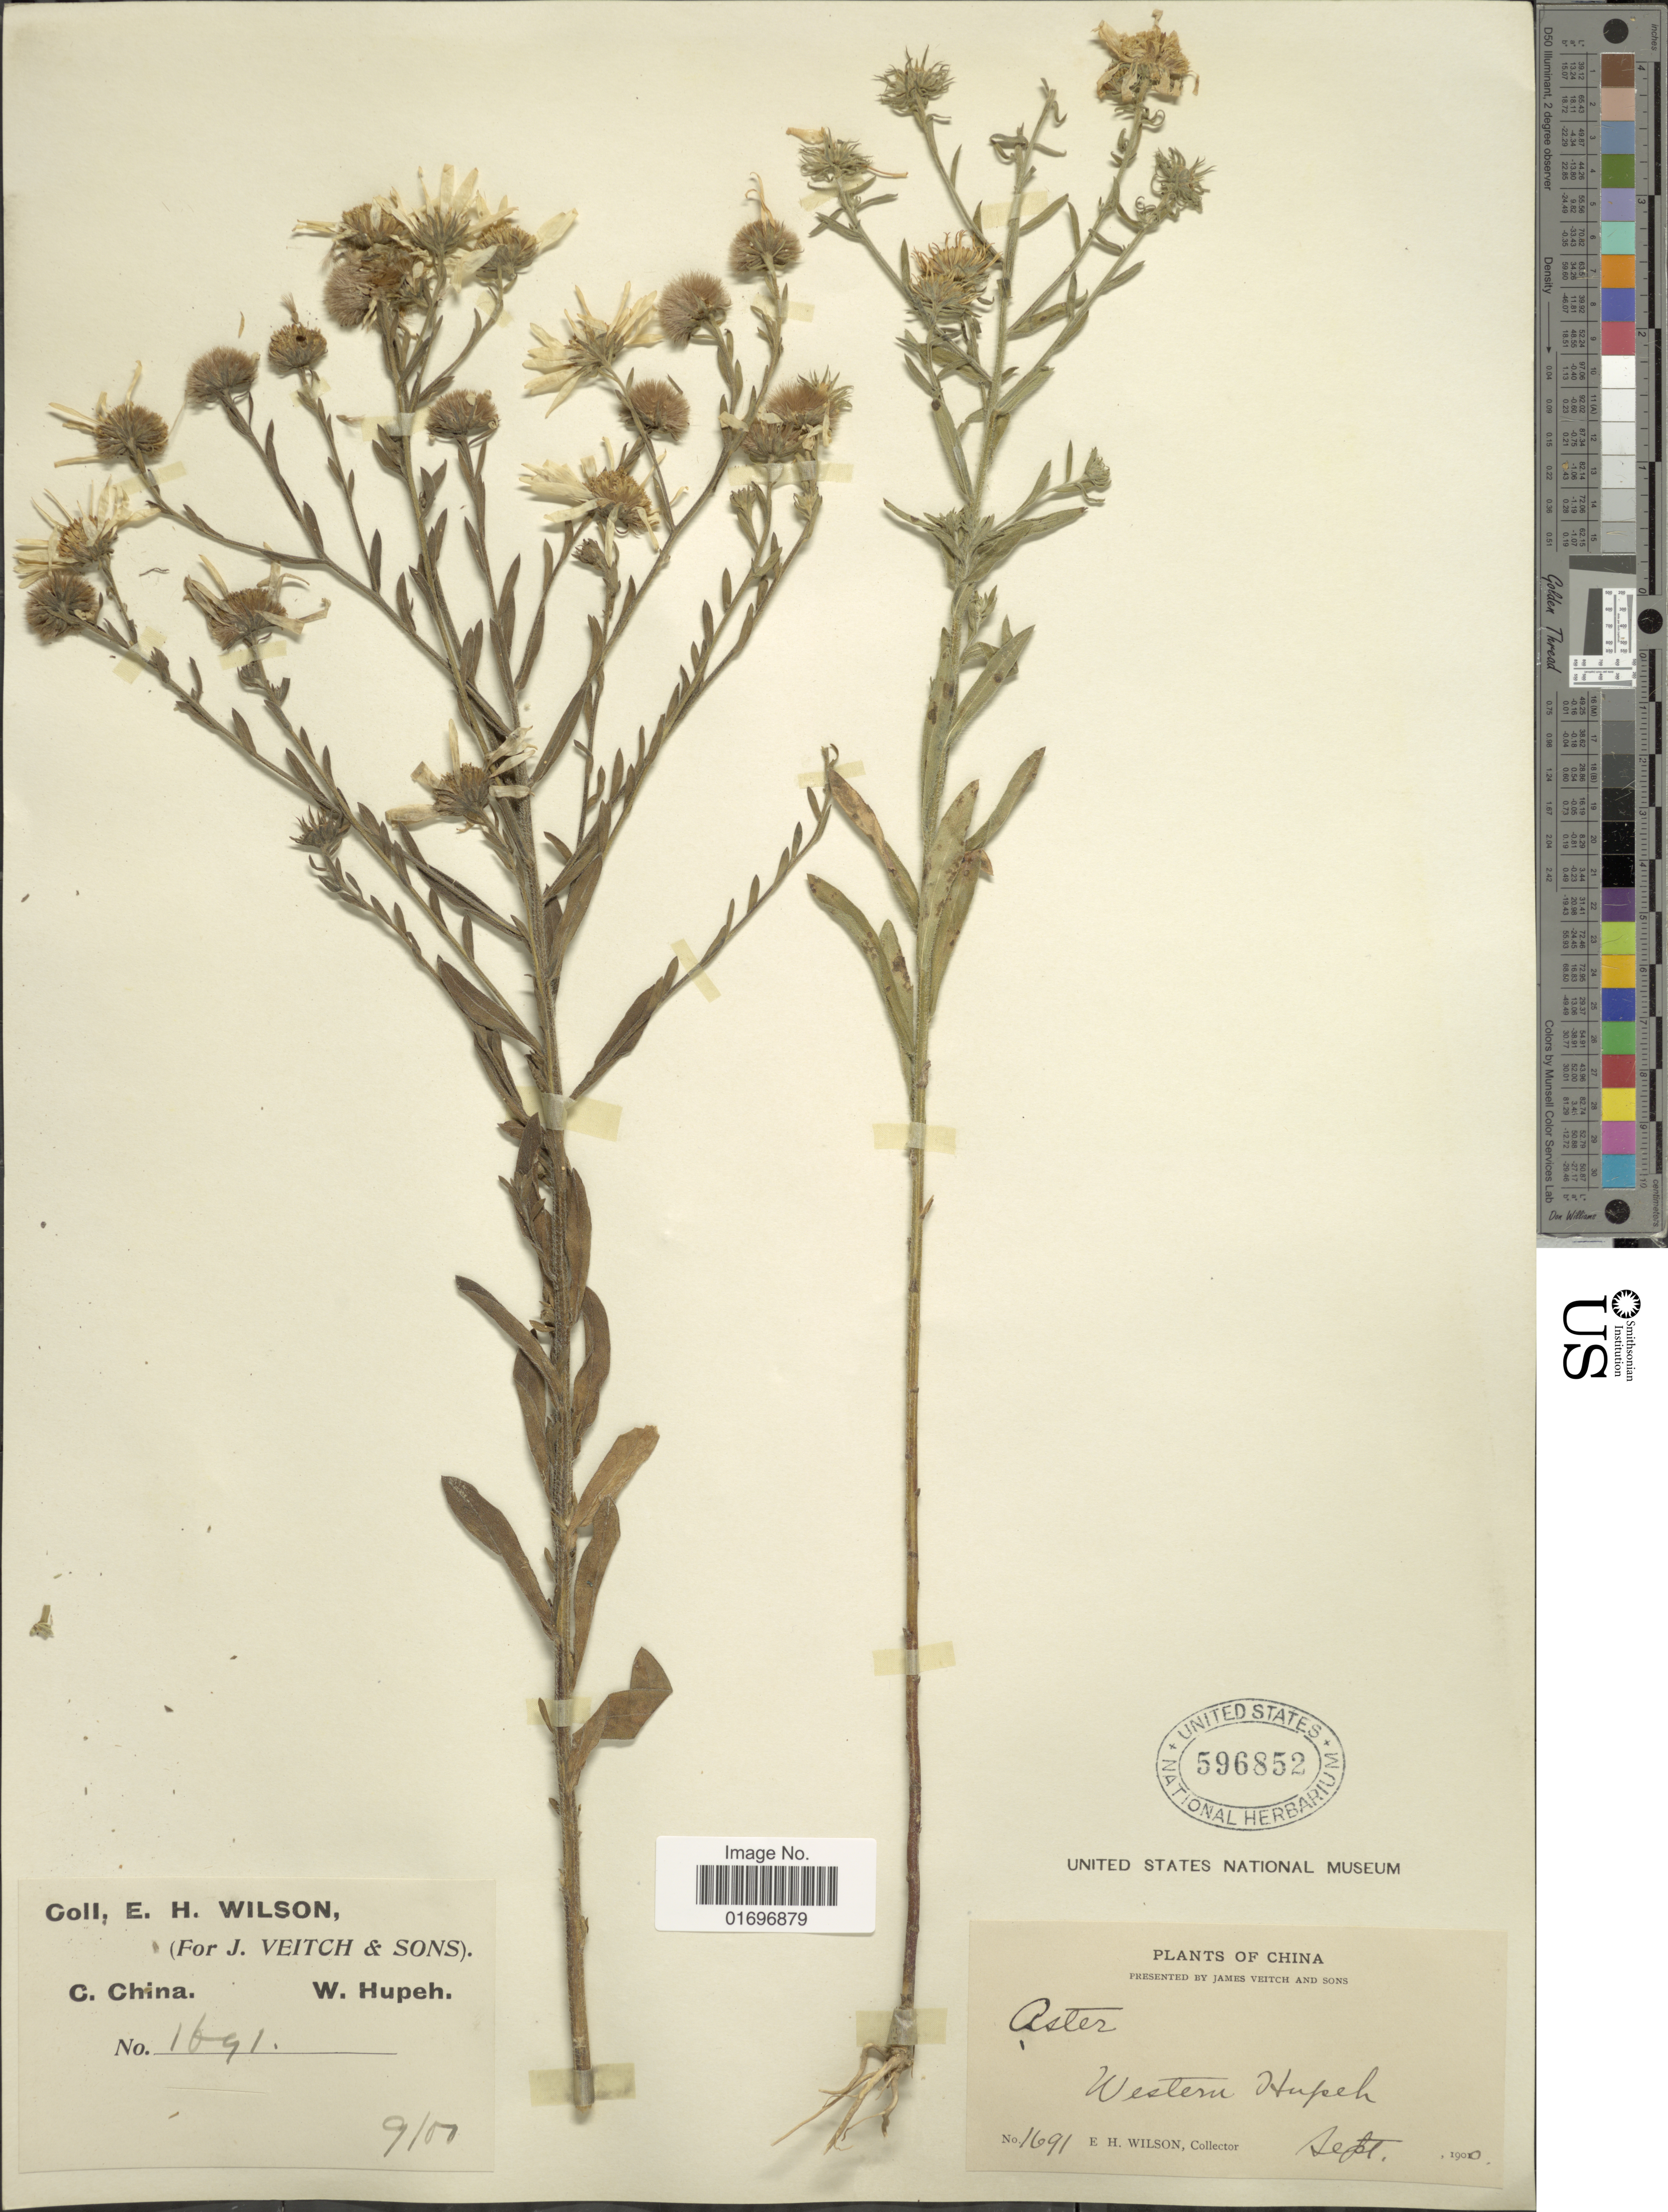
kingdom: Plantae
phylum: Tracheophyta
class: Magnoliopsida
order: Asterales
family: Asteraceae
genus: Aster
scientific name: Aster sp.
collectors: E. Wilson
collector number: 1691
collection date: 1900-09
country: China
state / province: Hubei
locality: C. China. W. Hupeh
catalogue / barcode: US 596852